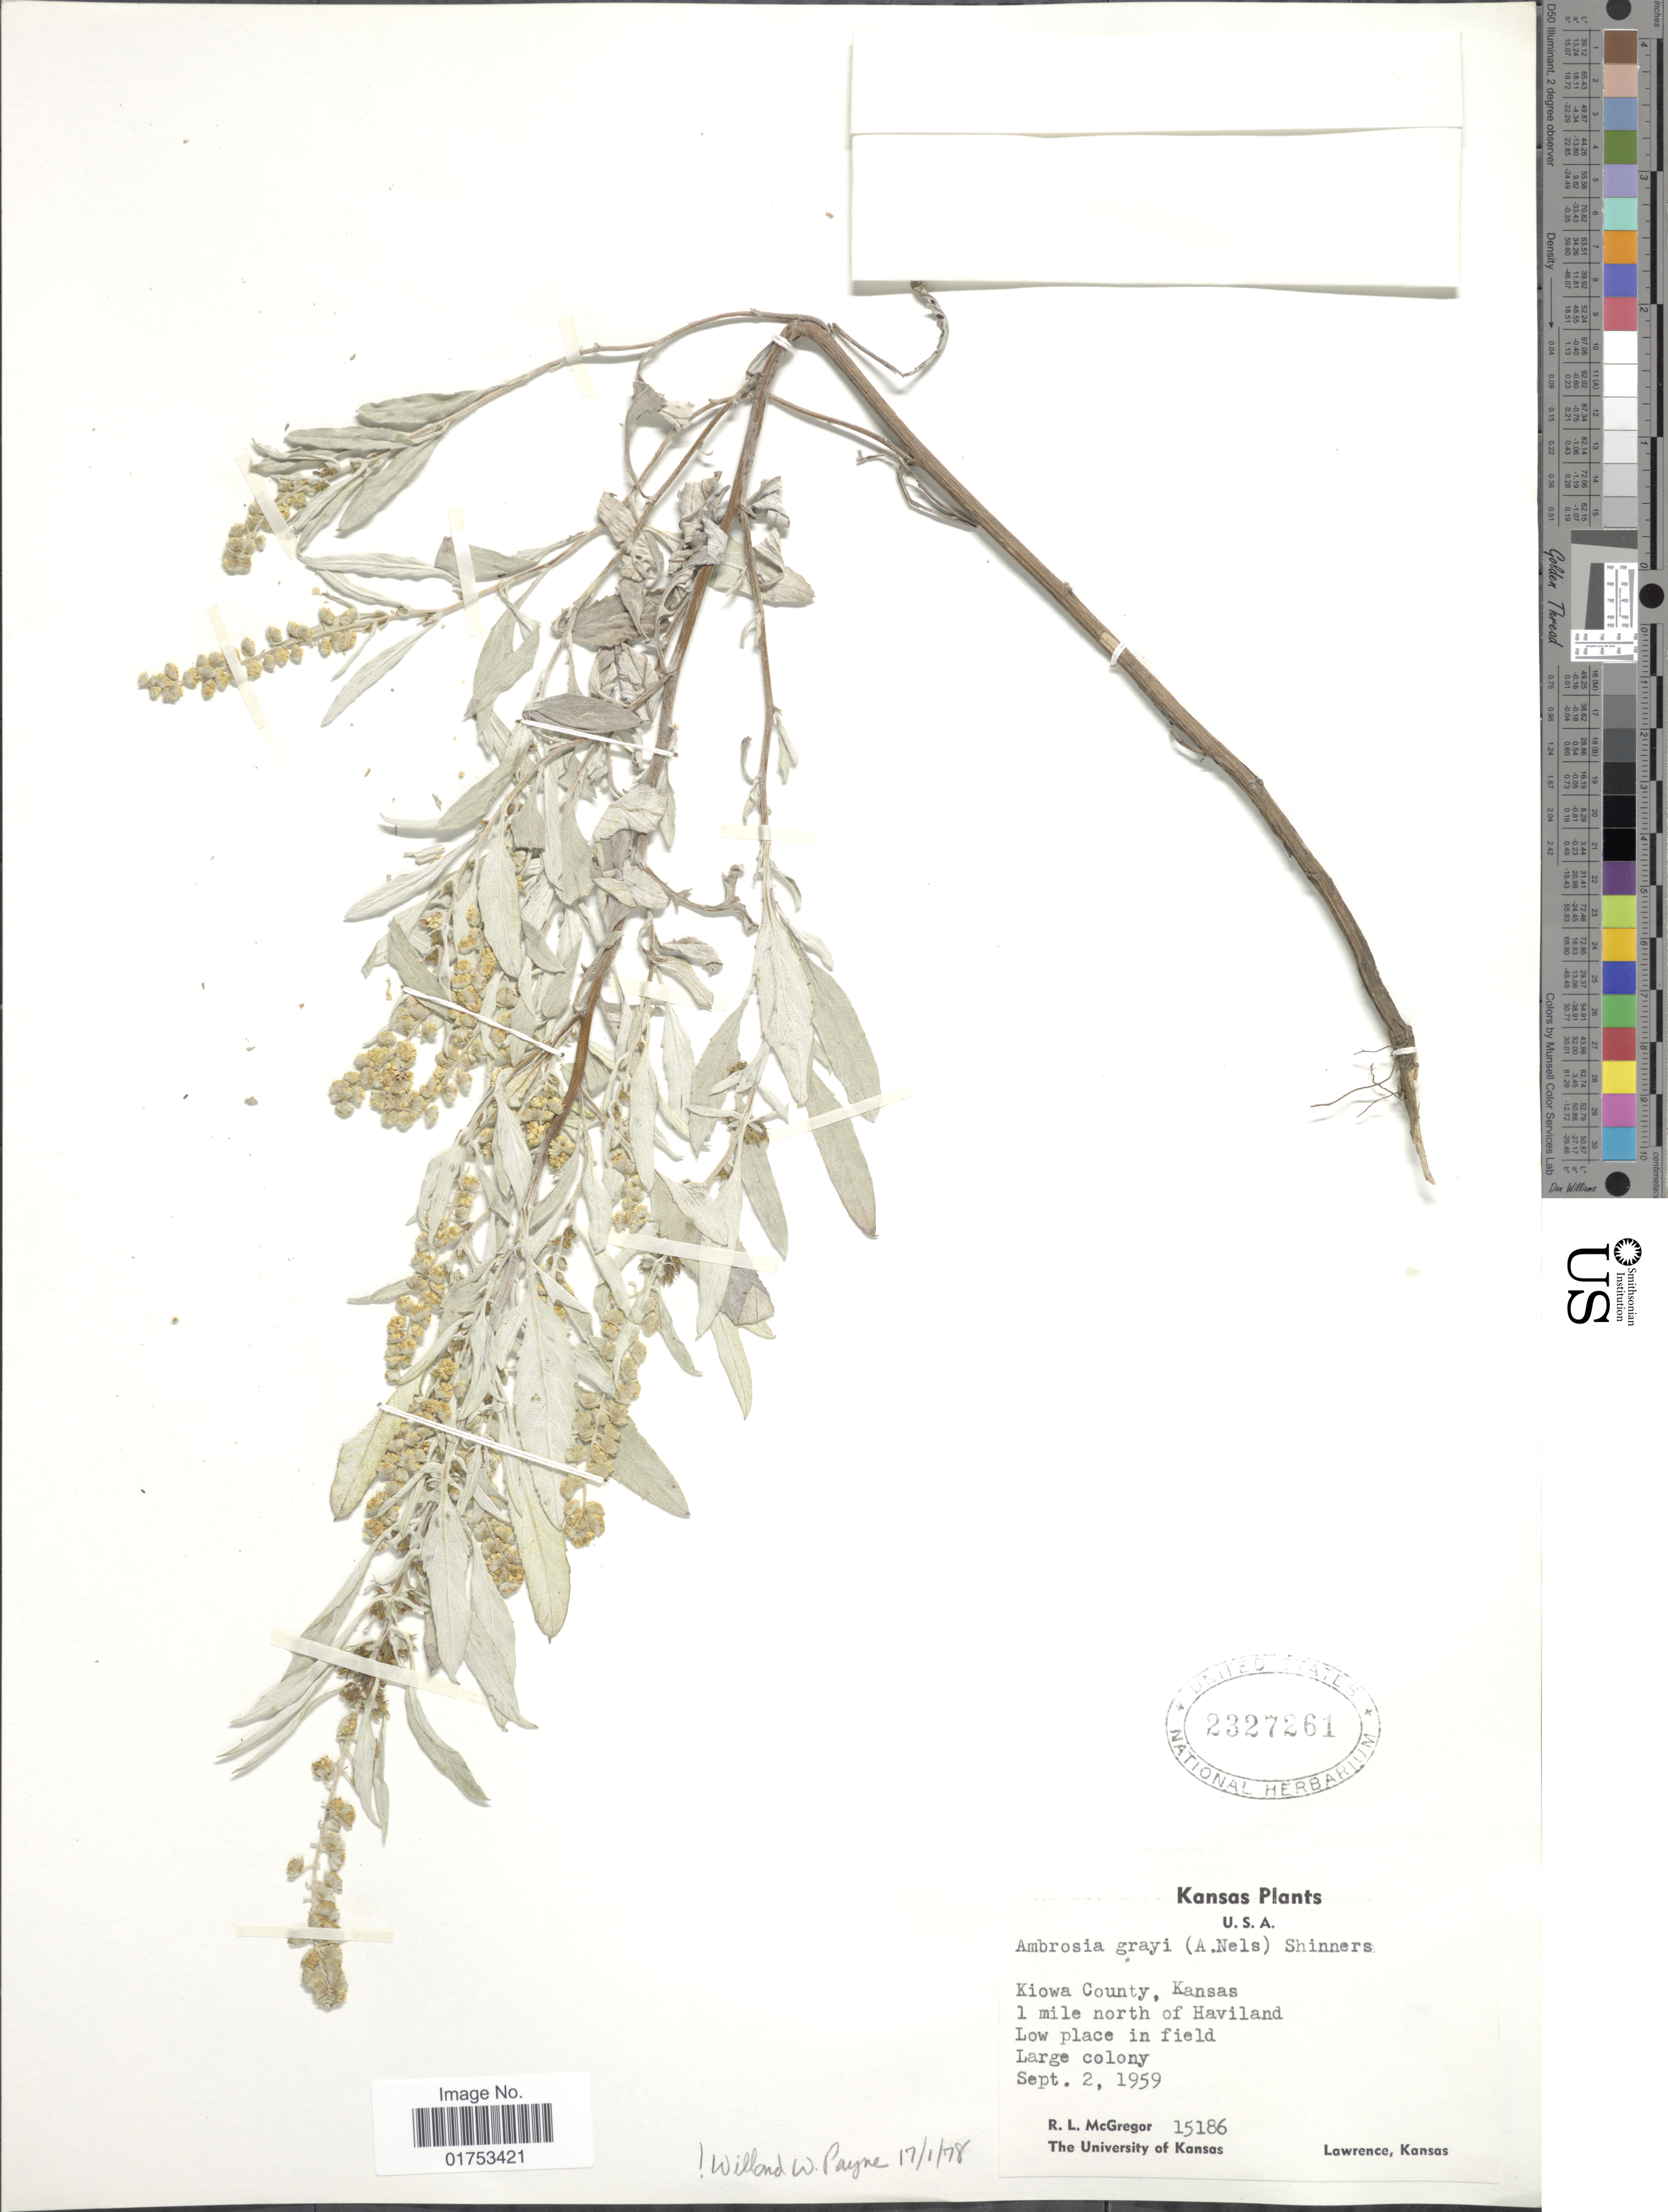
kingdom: Plantae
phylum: Tracheophyta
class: Magnoliopsida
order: Asterales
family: Asteraceae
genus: Ambrosia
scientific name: Ambrosia grayi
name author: (A. Nelson) Shinners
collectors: R. McGregor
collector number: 15186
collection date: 1959-09-02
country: United States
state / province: Kansas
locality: U.S.A., Kiowa County, 1 miles north of Haviland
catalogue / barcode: US 2327261